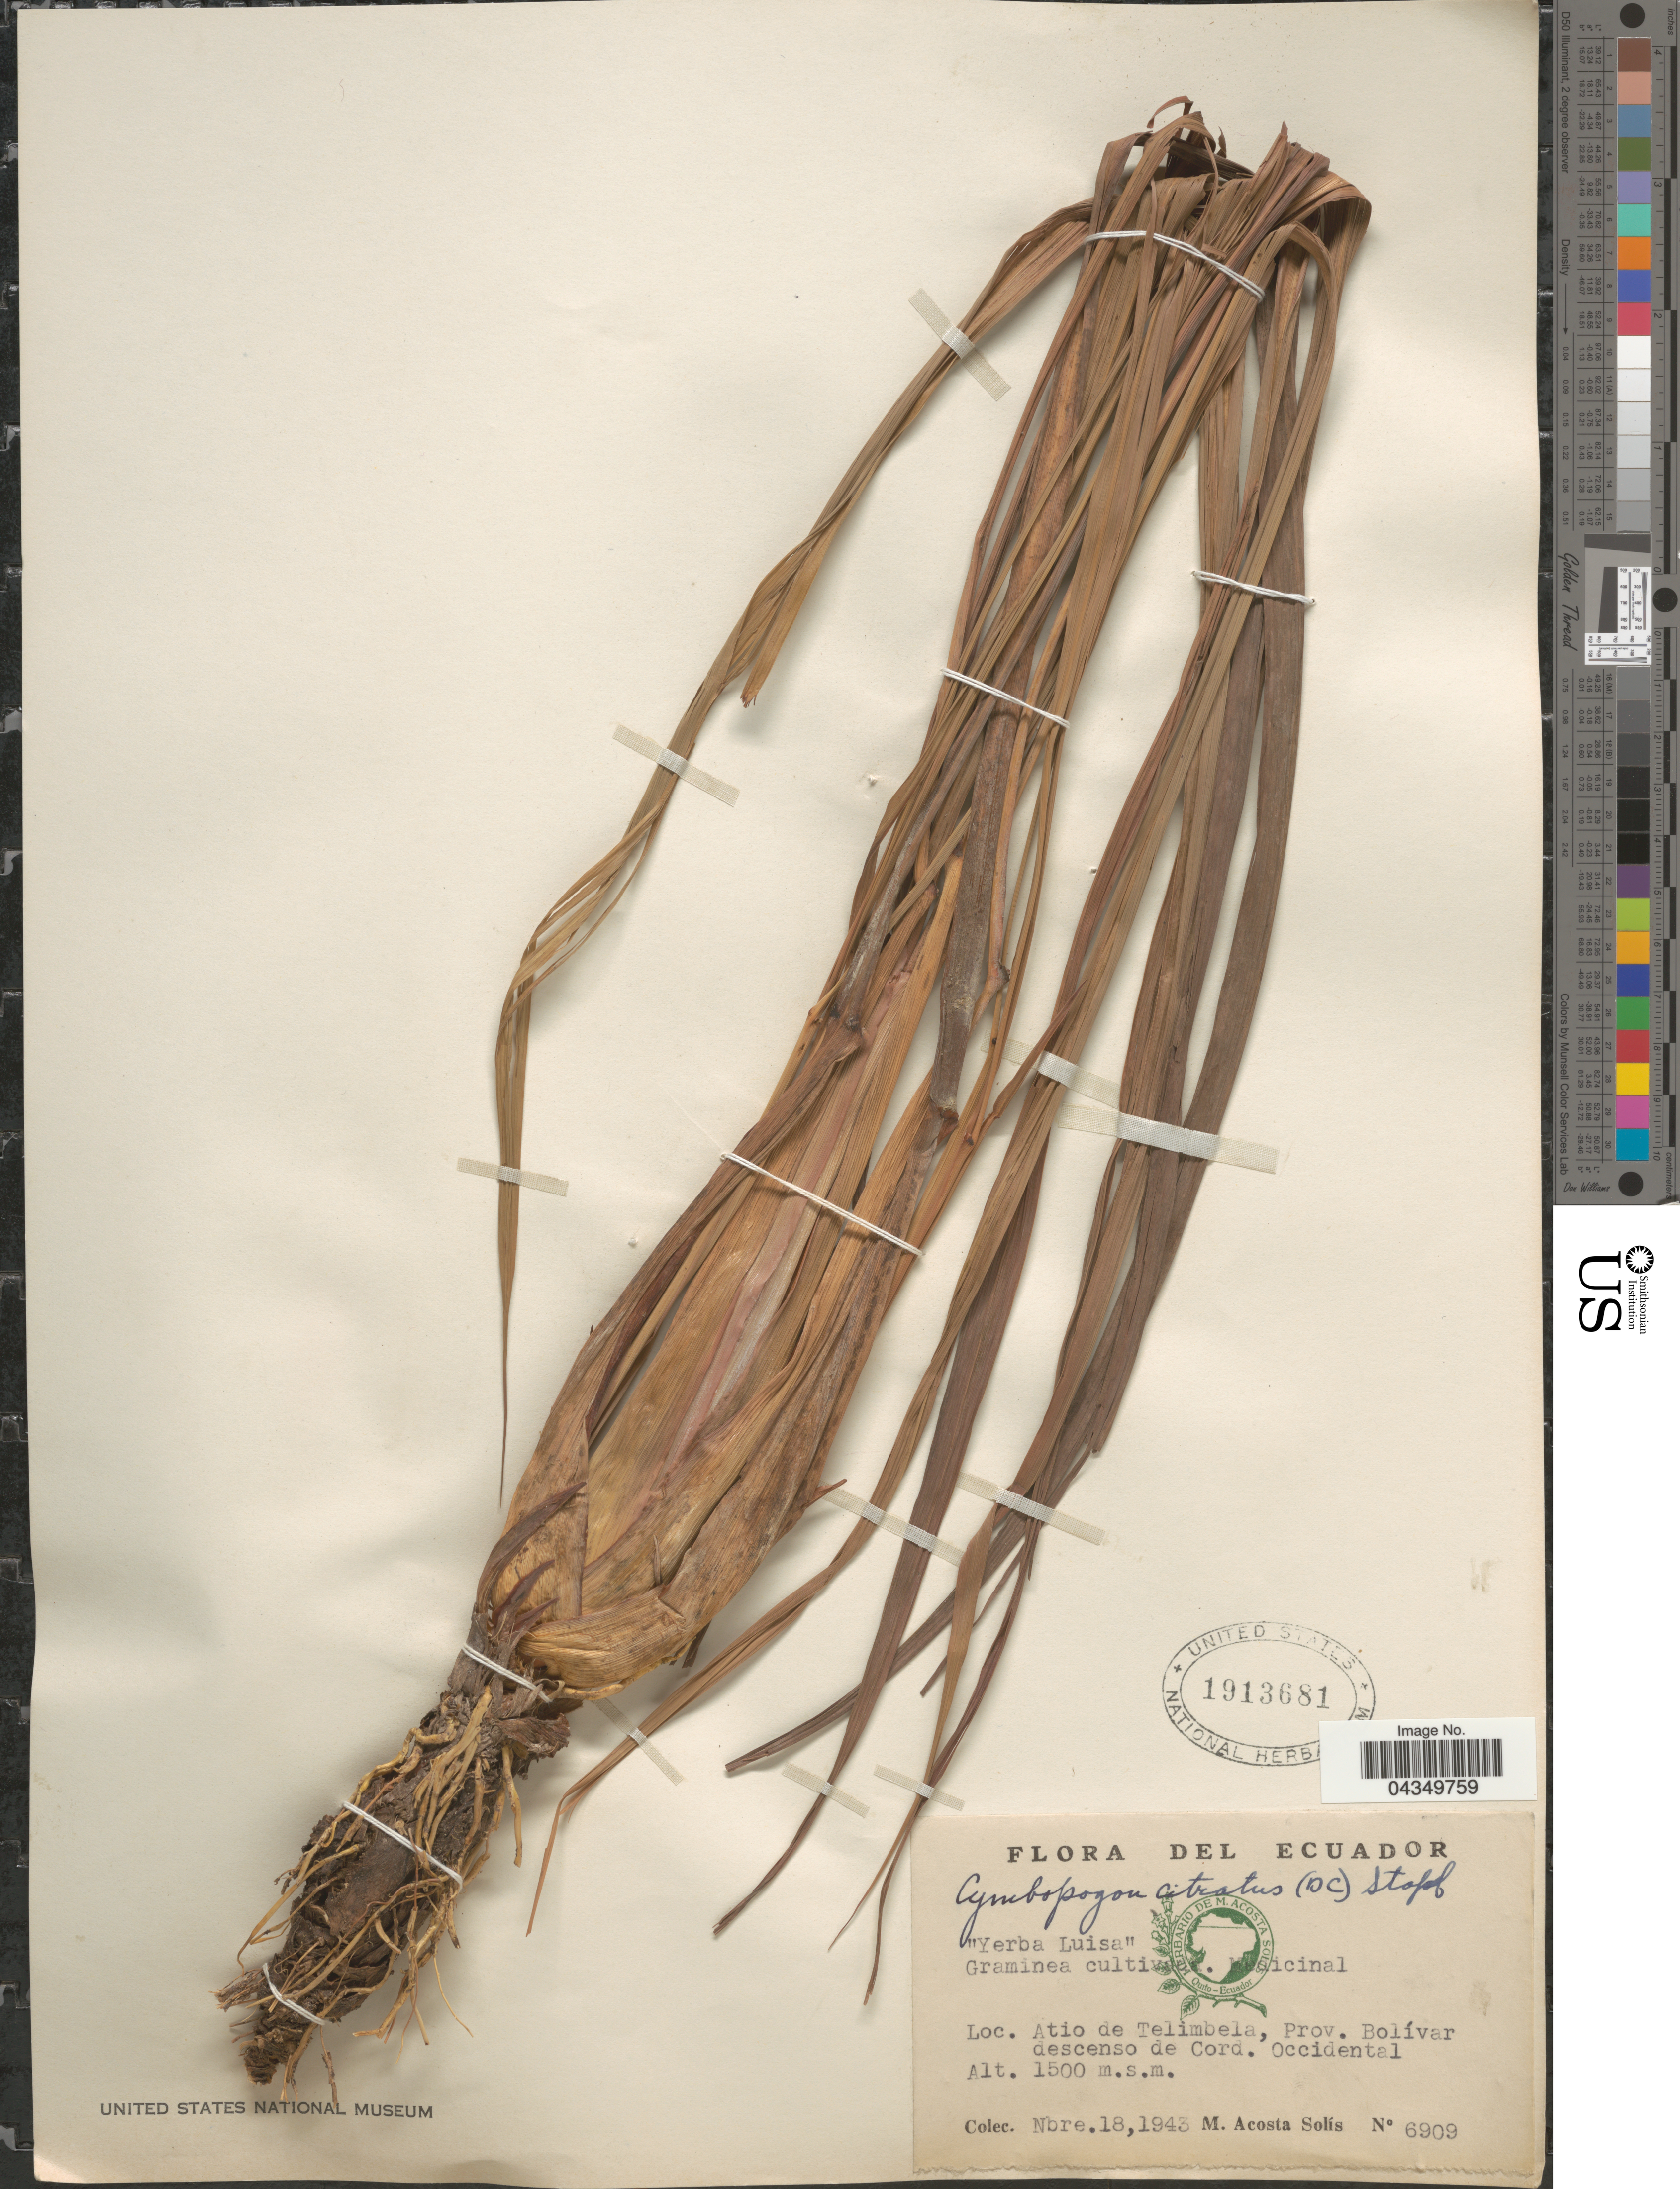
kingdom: Plantae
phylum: Tracheophyta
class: Liliopsida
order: Poales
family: Poaceae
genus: Cymbopogon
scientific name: Cymbopogon citratus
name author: (DC.) Stapf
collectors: M. Acosta Solis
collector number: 6909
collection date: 1943-11-18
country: Ecuador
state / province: Bolívar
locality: Atio de Telimbela, Prov. Bolívar descenso de Cord. Occidental.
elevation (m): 1500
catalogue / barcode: US 1913681